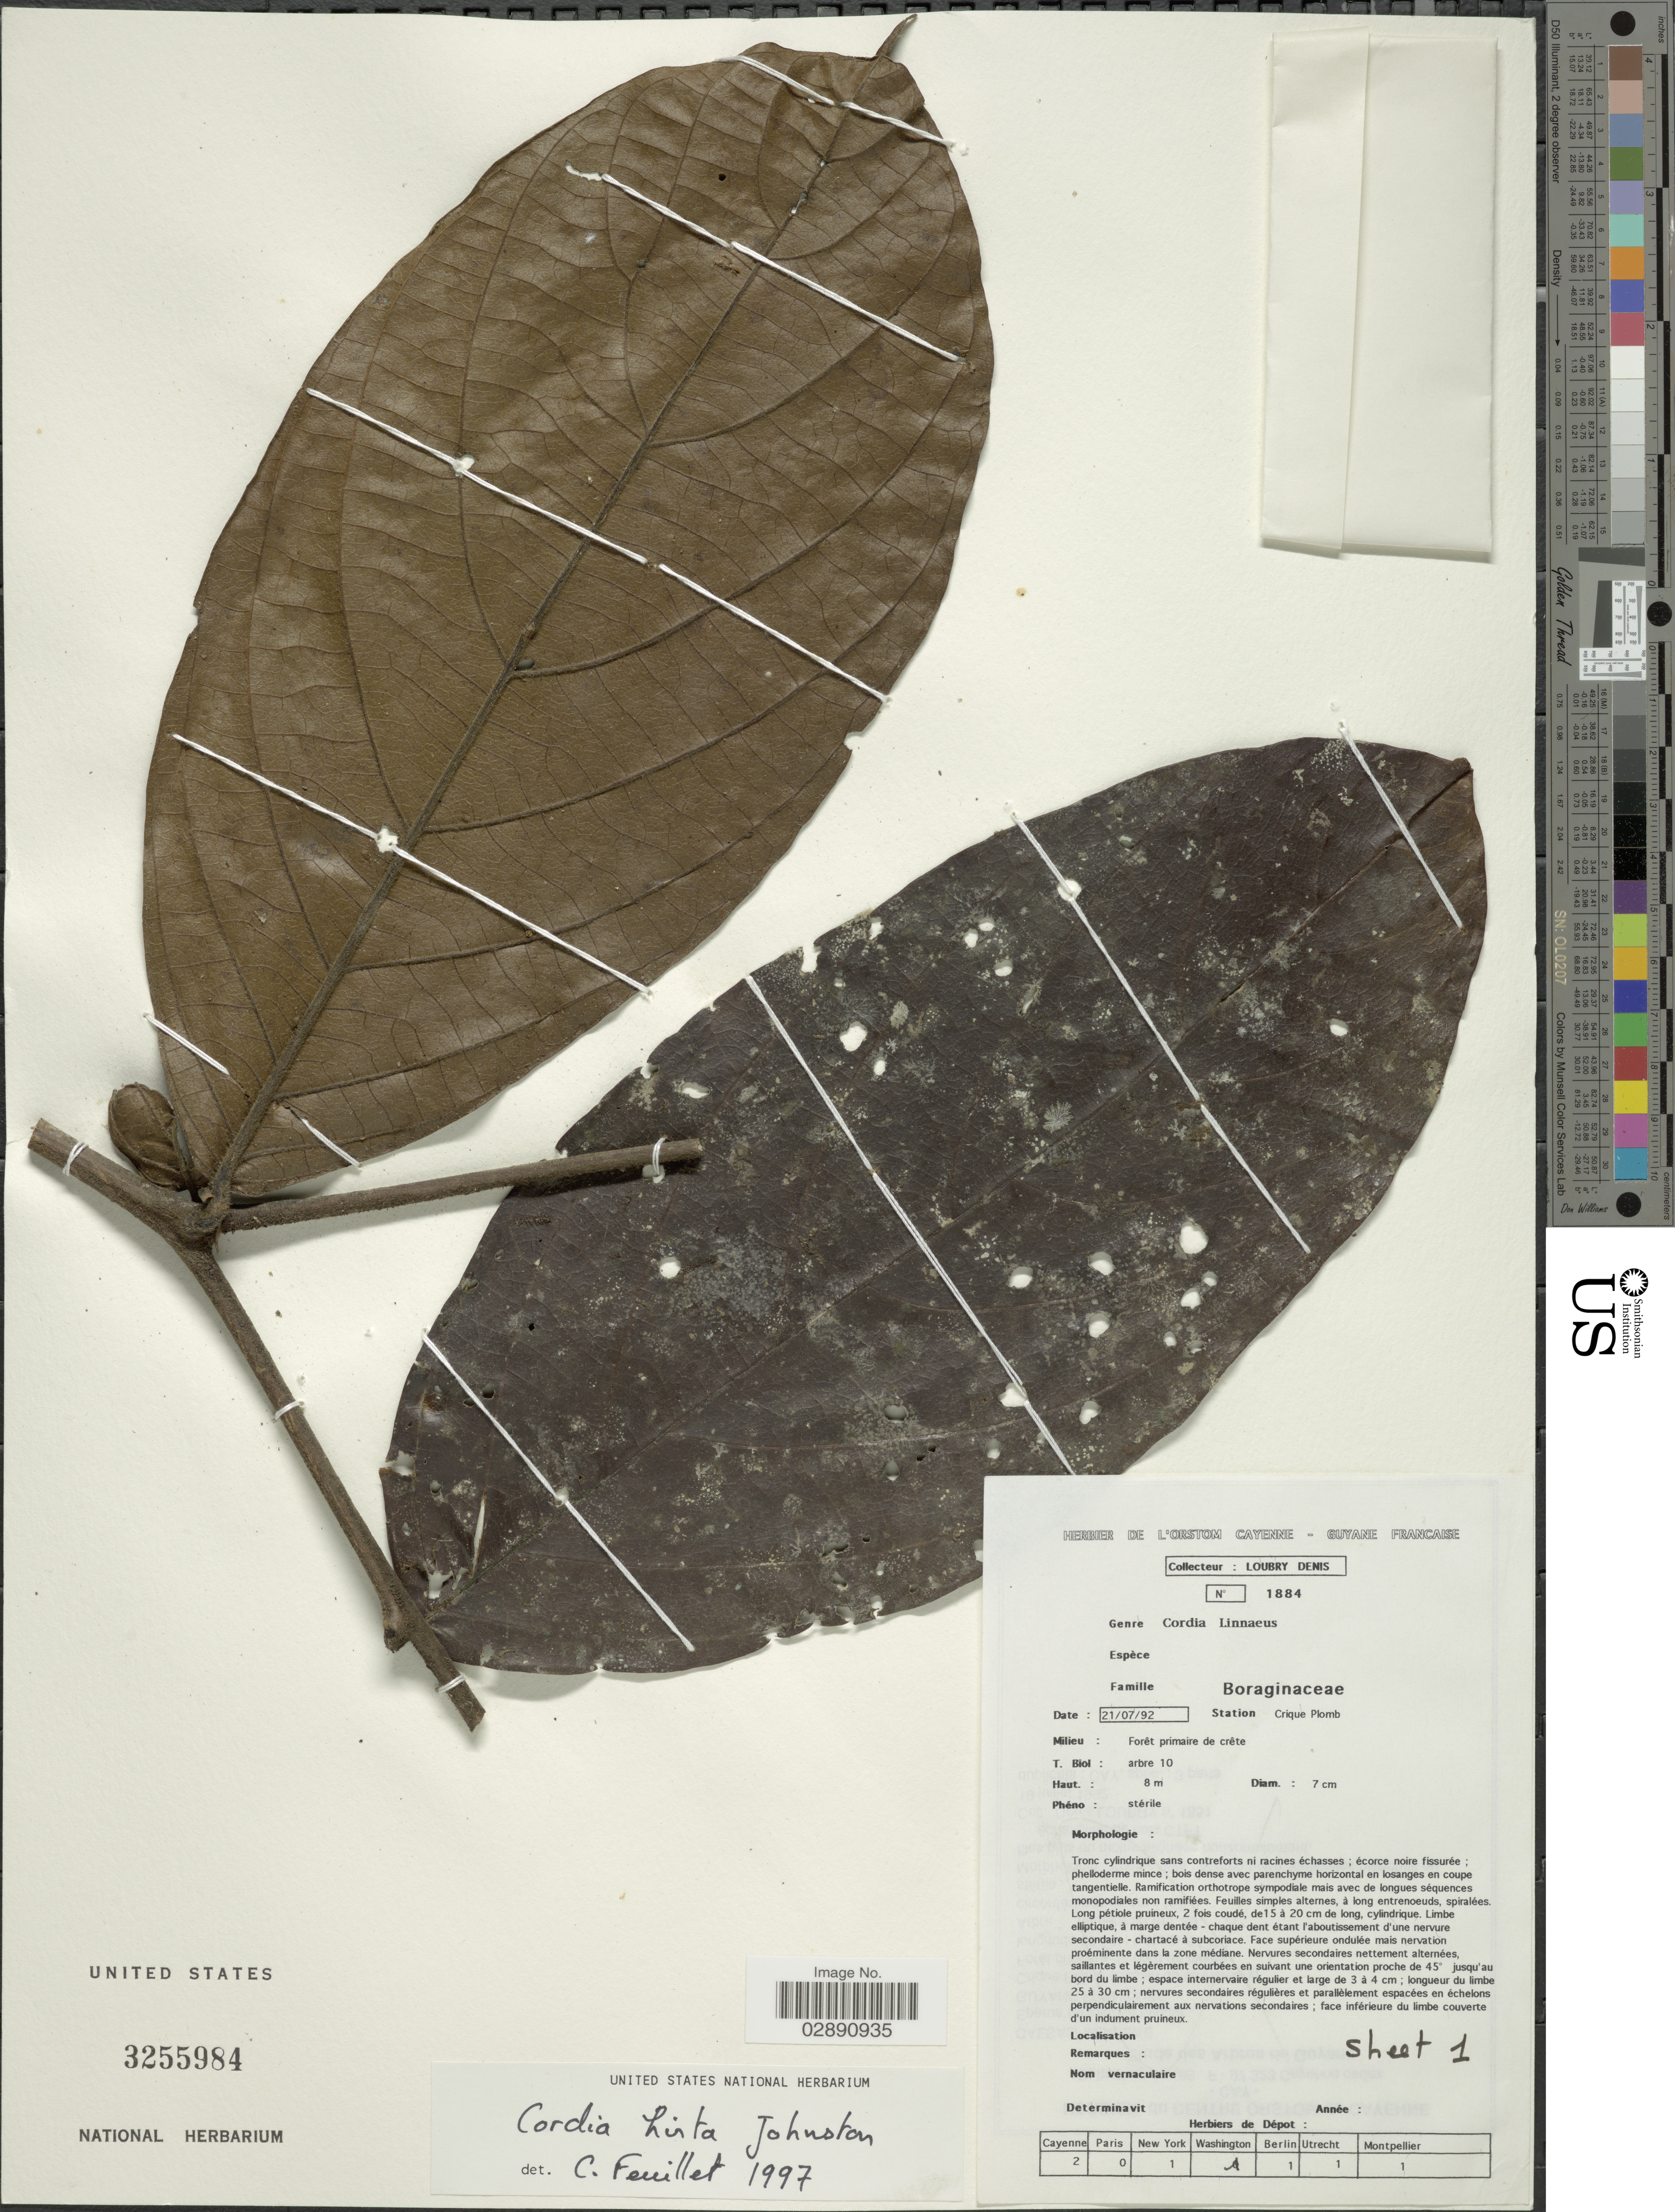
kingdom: Plantae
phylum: Tracheophyta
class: Magnoliopsida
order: Boraginales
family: Cordiaceae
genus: Cordia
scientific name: Cordia hirta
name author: I.M. Johnst.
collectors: D. Loubry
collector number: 1884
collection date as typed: Transcribed d/m/y: 21/7/92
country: French Guiana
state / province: Cayenne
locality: Station Crique Plomb.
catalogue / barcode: US 3255984